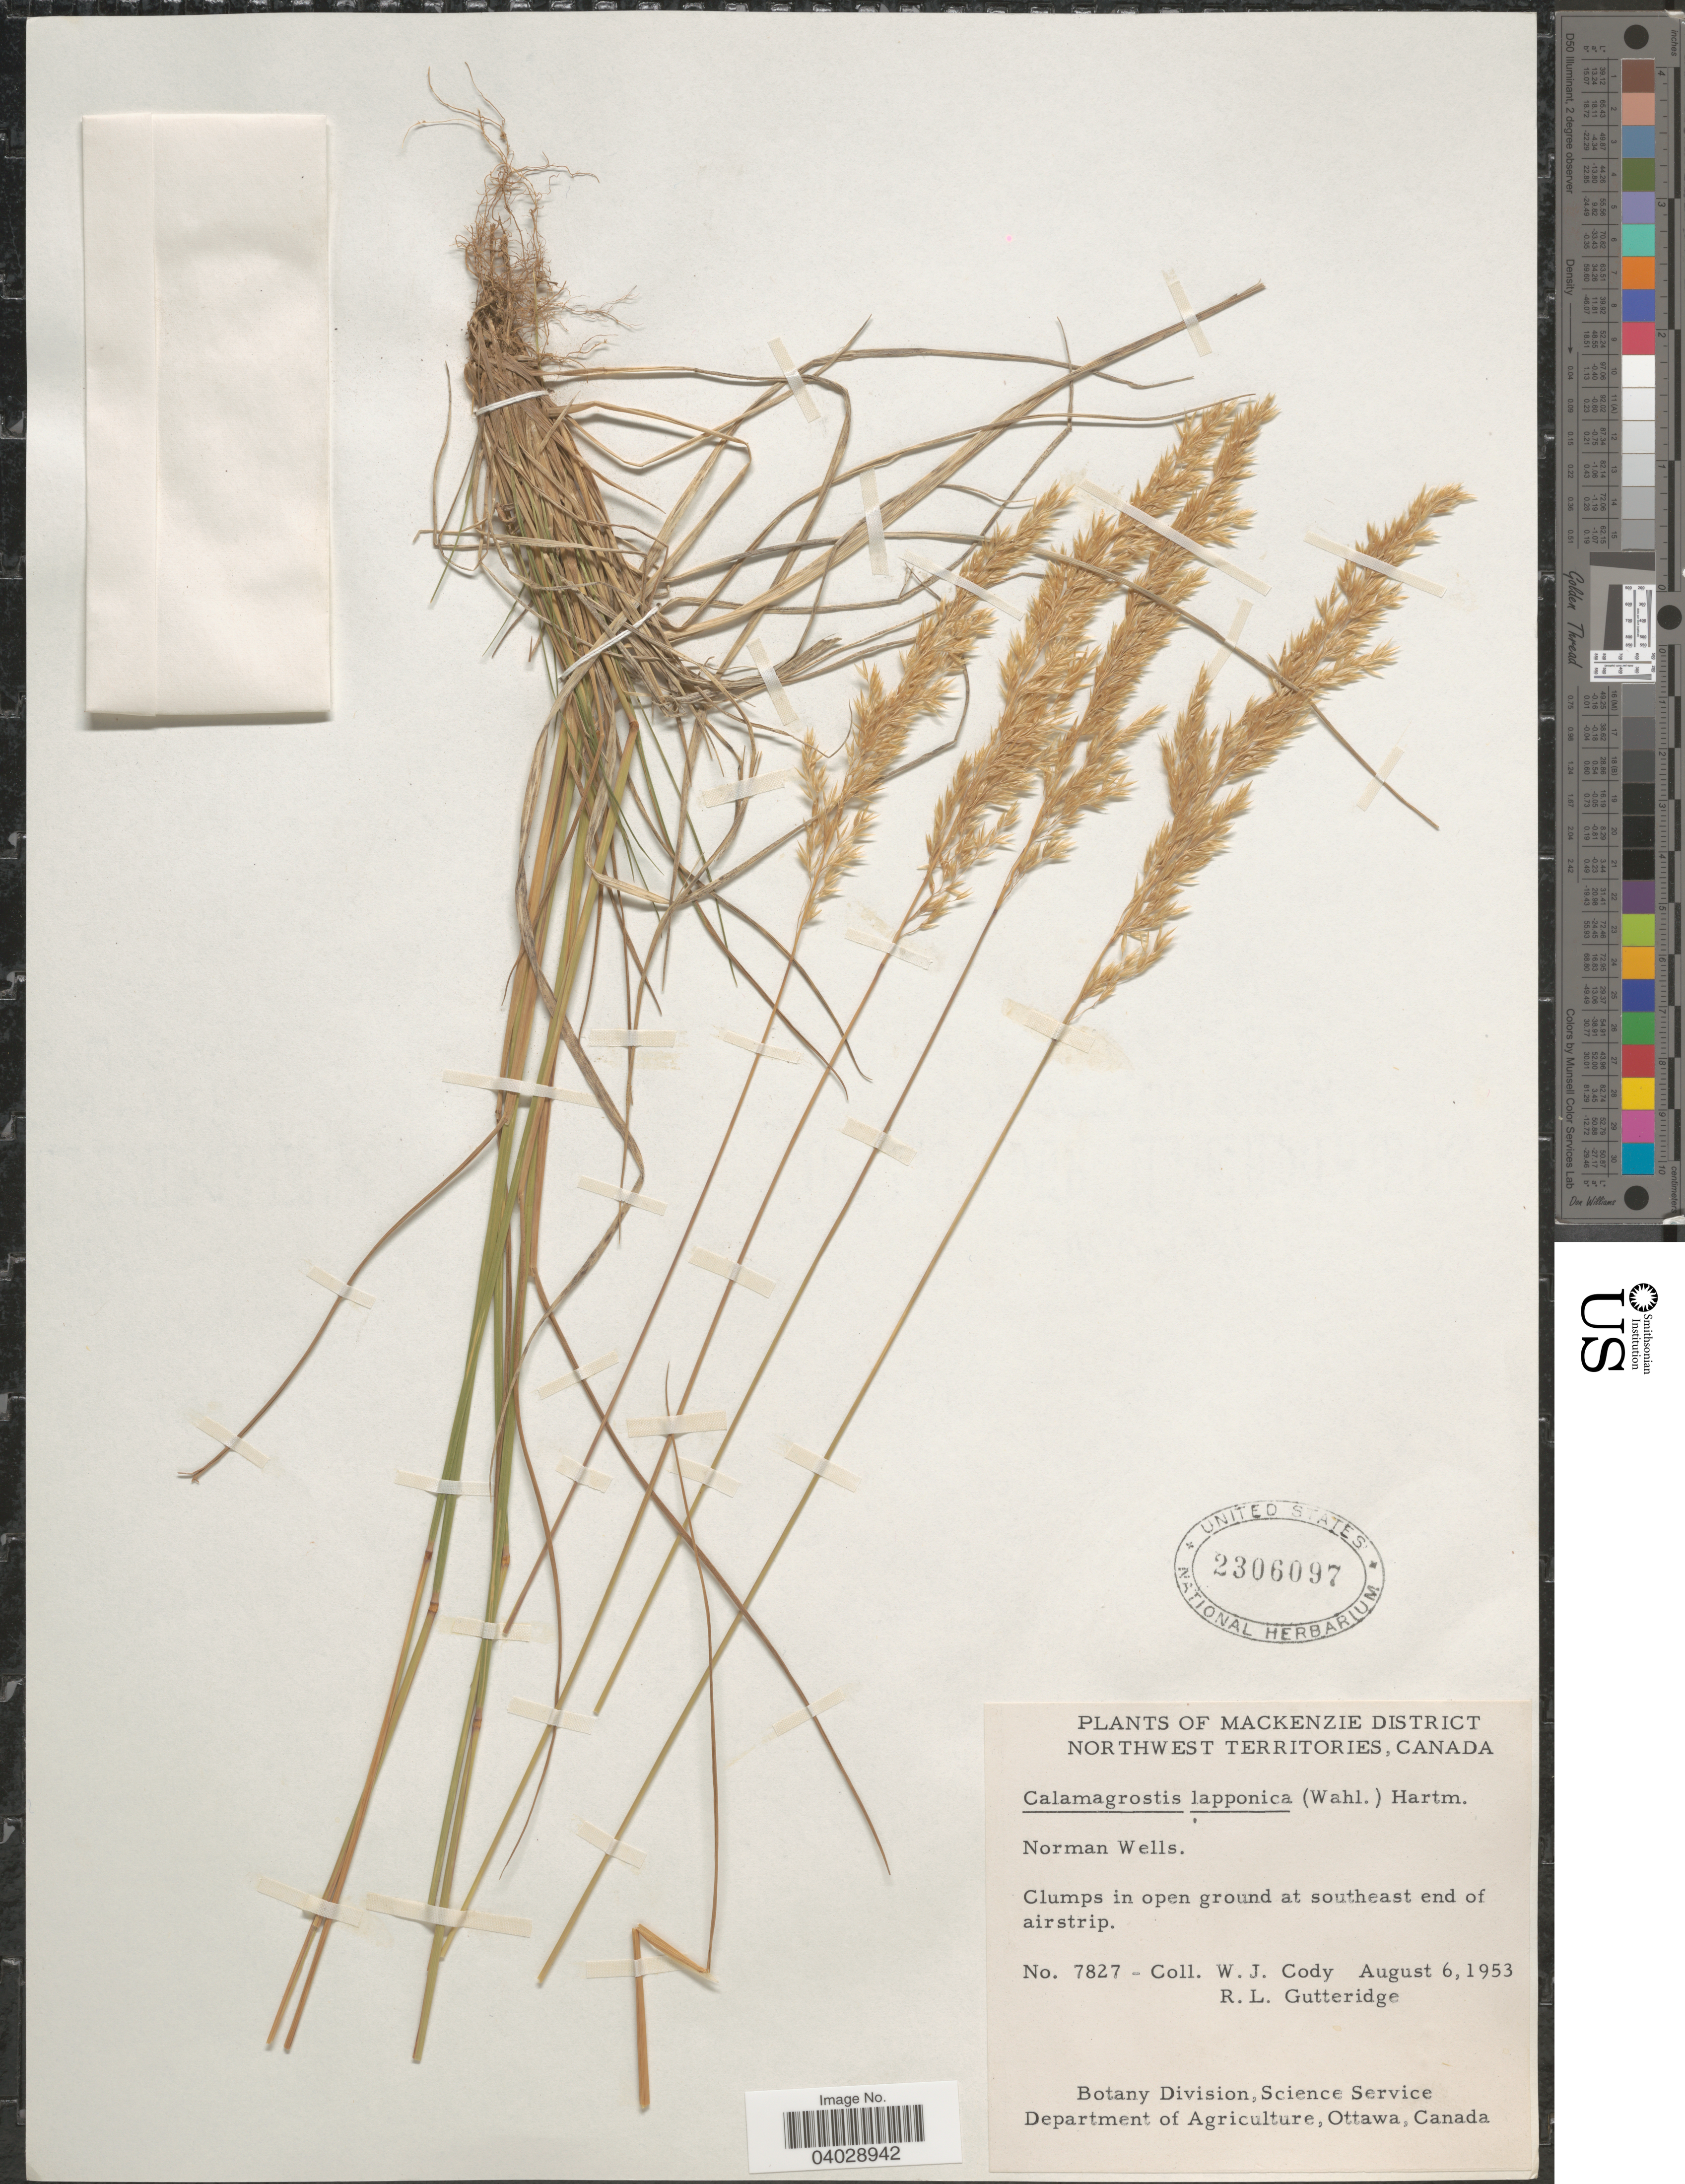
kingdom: Plantae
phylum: Tracheophyta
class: Liliopsida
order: Poales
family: Poaceae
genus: Calamagrostis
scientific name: Calamagrostis lapponica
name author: (Wahlenb.) Hartm.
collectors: W. Cody & R. Gutteridge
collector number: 7827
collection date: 1953-08-06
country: Canada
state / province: Northwest Territories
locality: Mackenzie District. Norman Wells. Clumps in open ground at southeast end of airstrip.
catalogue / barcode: US 2306097